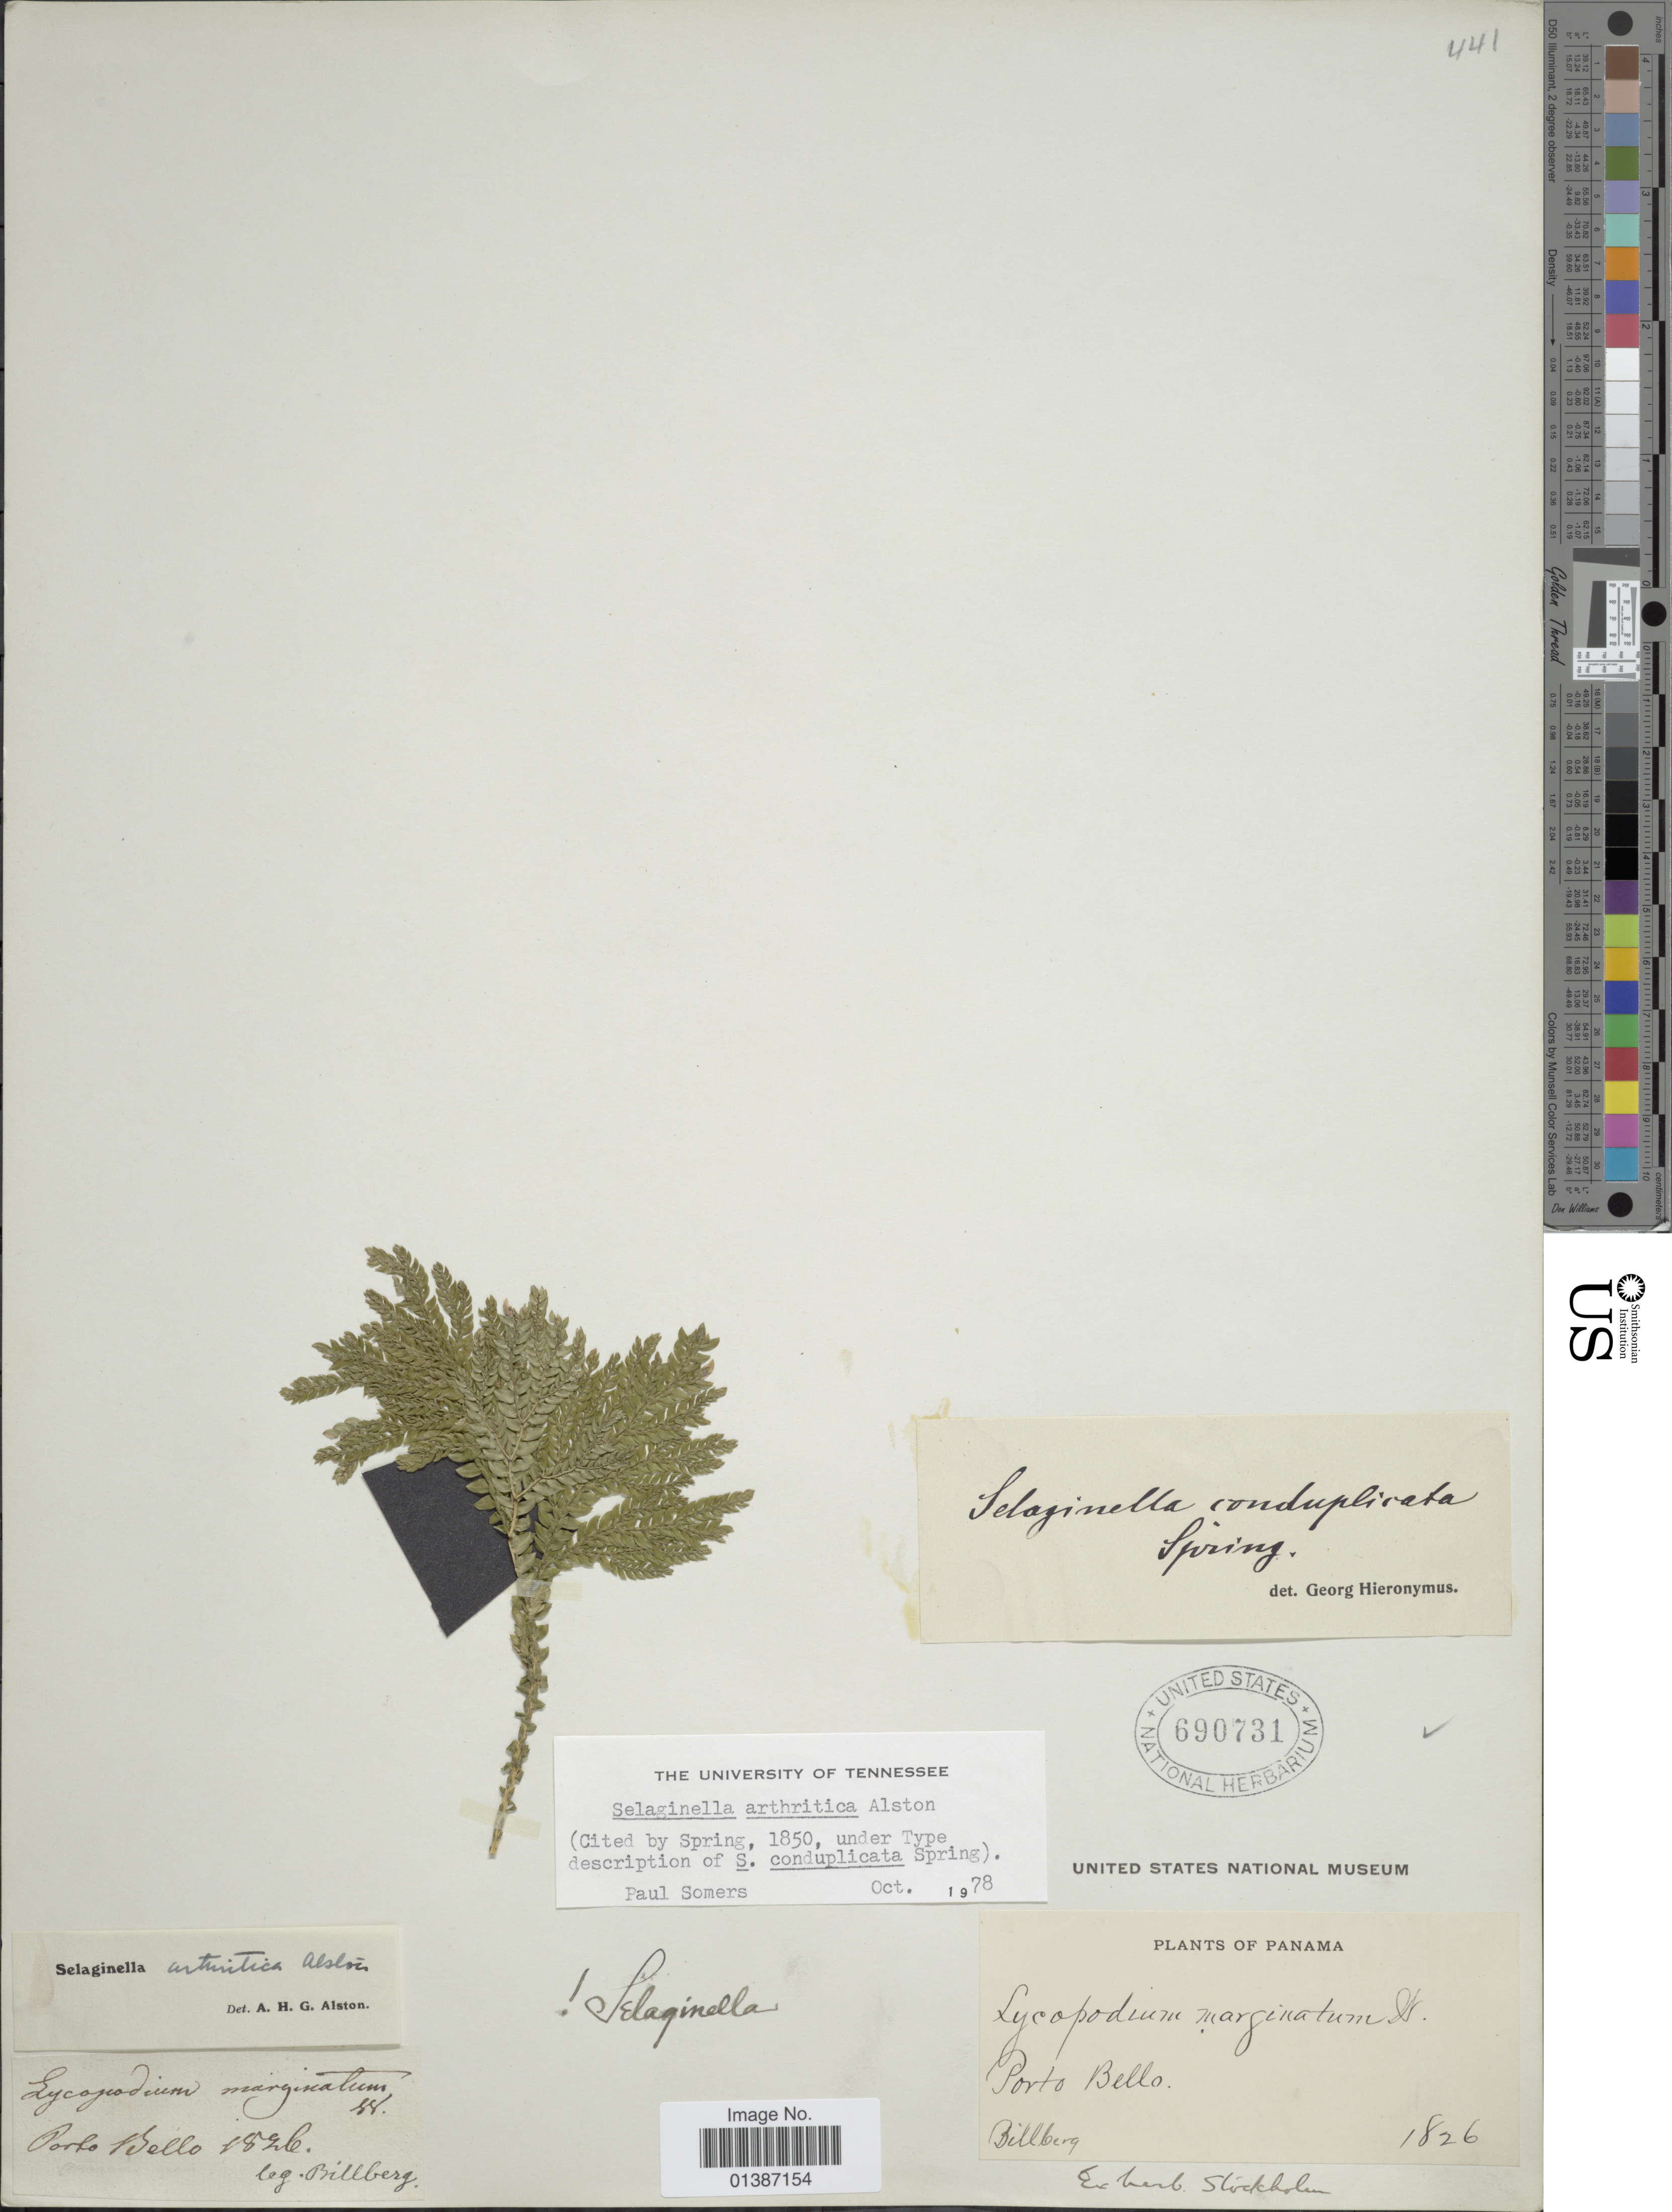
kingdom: Plantae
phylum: Tracheophyta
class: Lycopodiopsida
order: Selaginellales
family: Selaginellaceae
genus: Selaginella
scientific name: Selaginella arthritica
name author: Alston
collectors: Billberg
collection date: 1826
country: Panama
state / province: Panamá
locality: Porto Bello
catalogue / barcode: US 690731